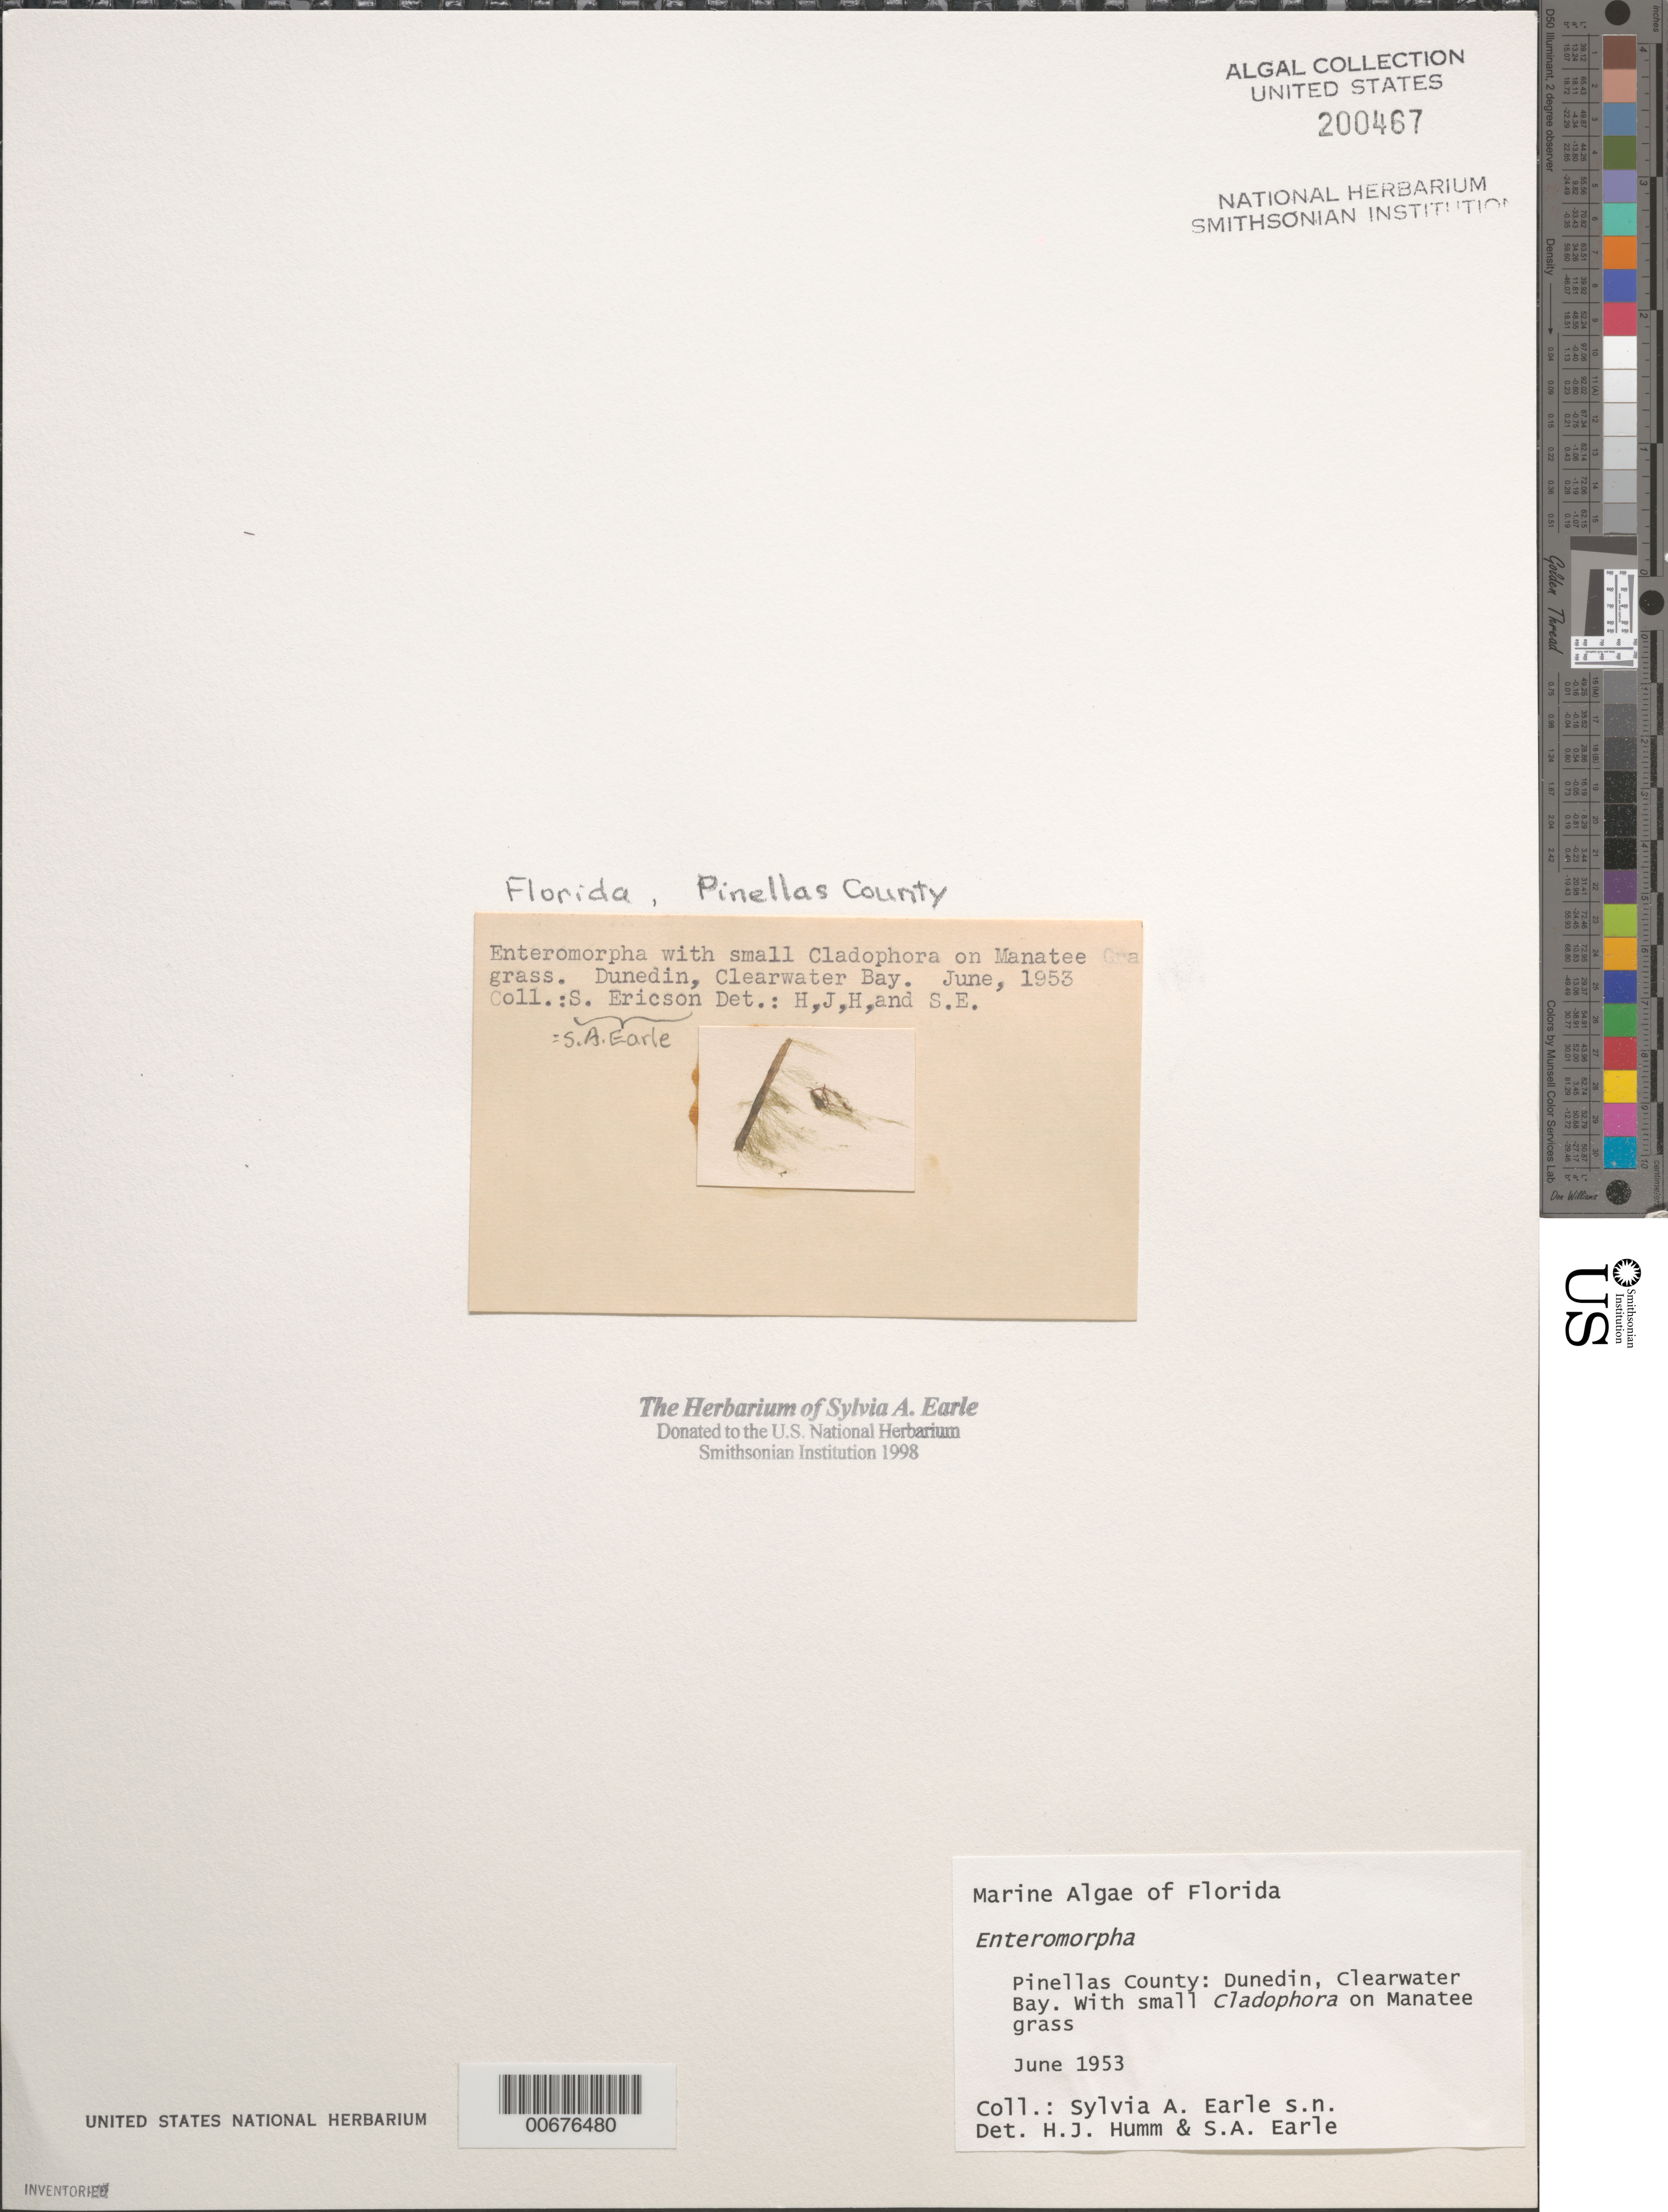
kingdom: Plantae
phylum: Chlorophyta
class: Ulvophyceae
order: Ulvales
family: Ulvaceae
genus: Ulva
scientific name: Ulva sp.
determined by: Algae name updating Project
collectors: S. A. Earle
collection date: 1953-06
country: United States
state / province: Florida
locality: Pinellas County: Dunedin, Clearwater Bay.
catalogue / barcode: US 200467